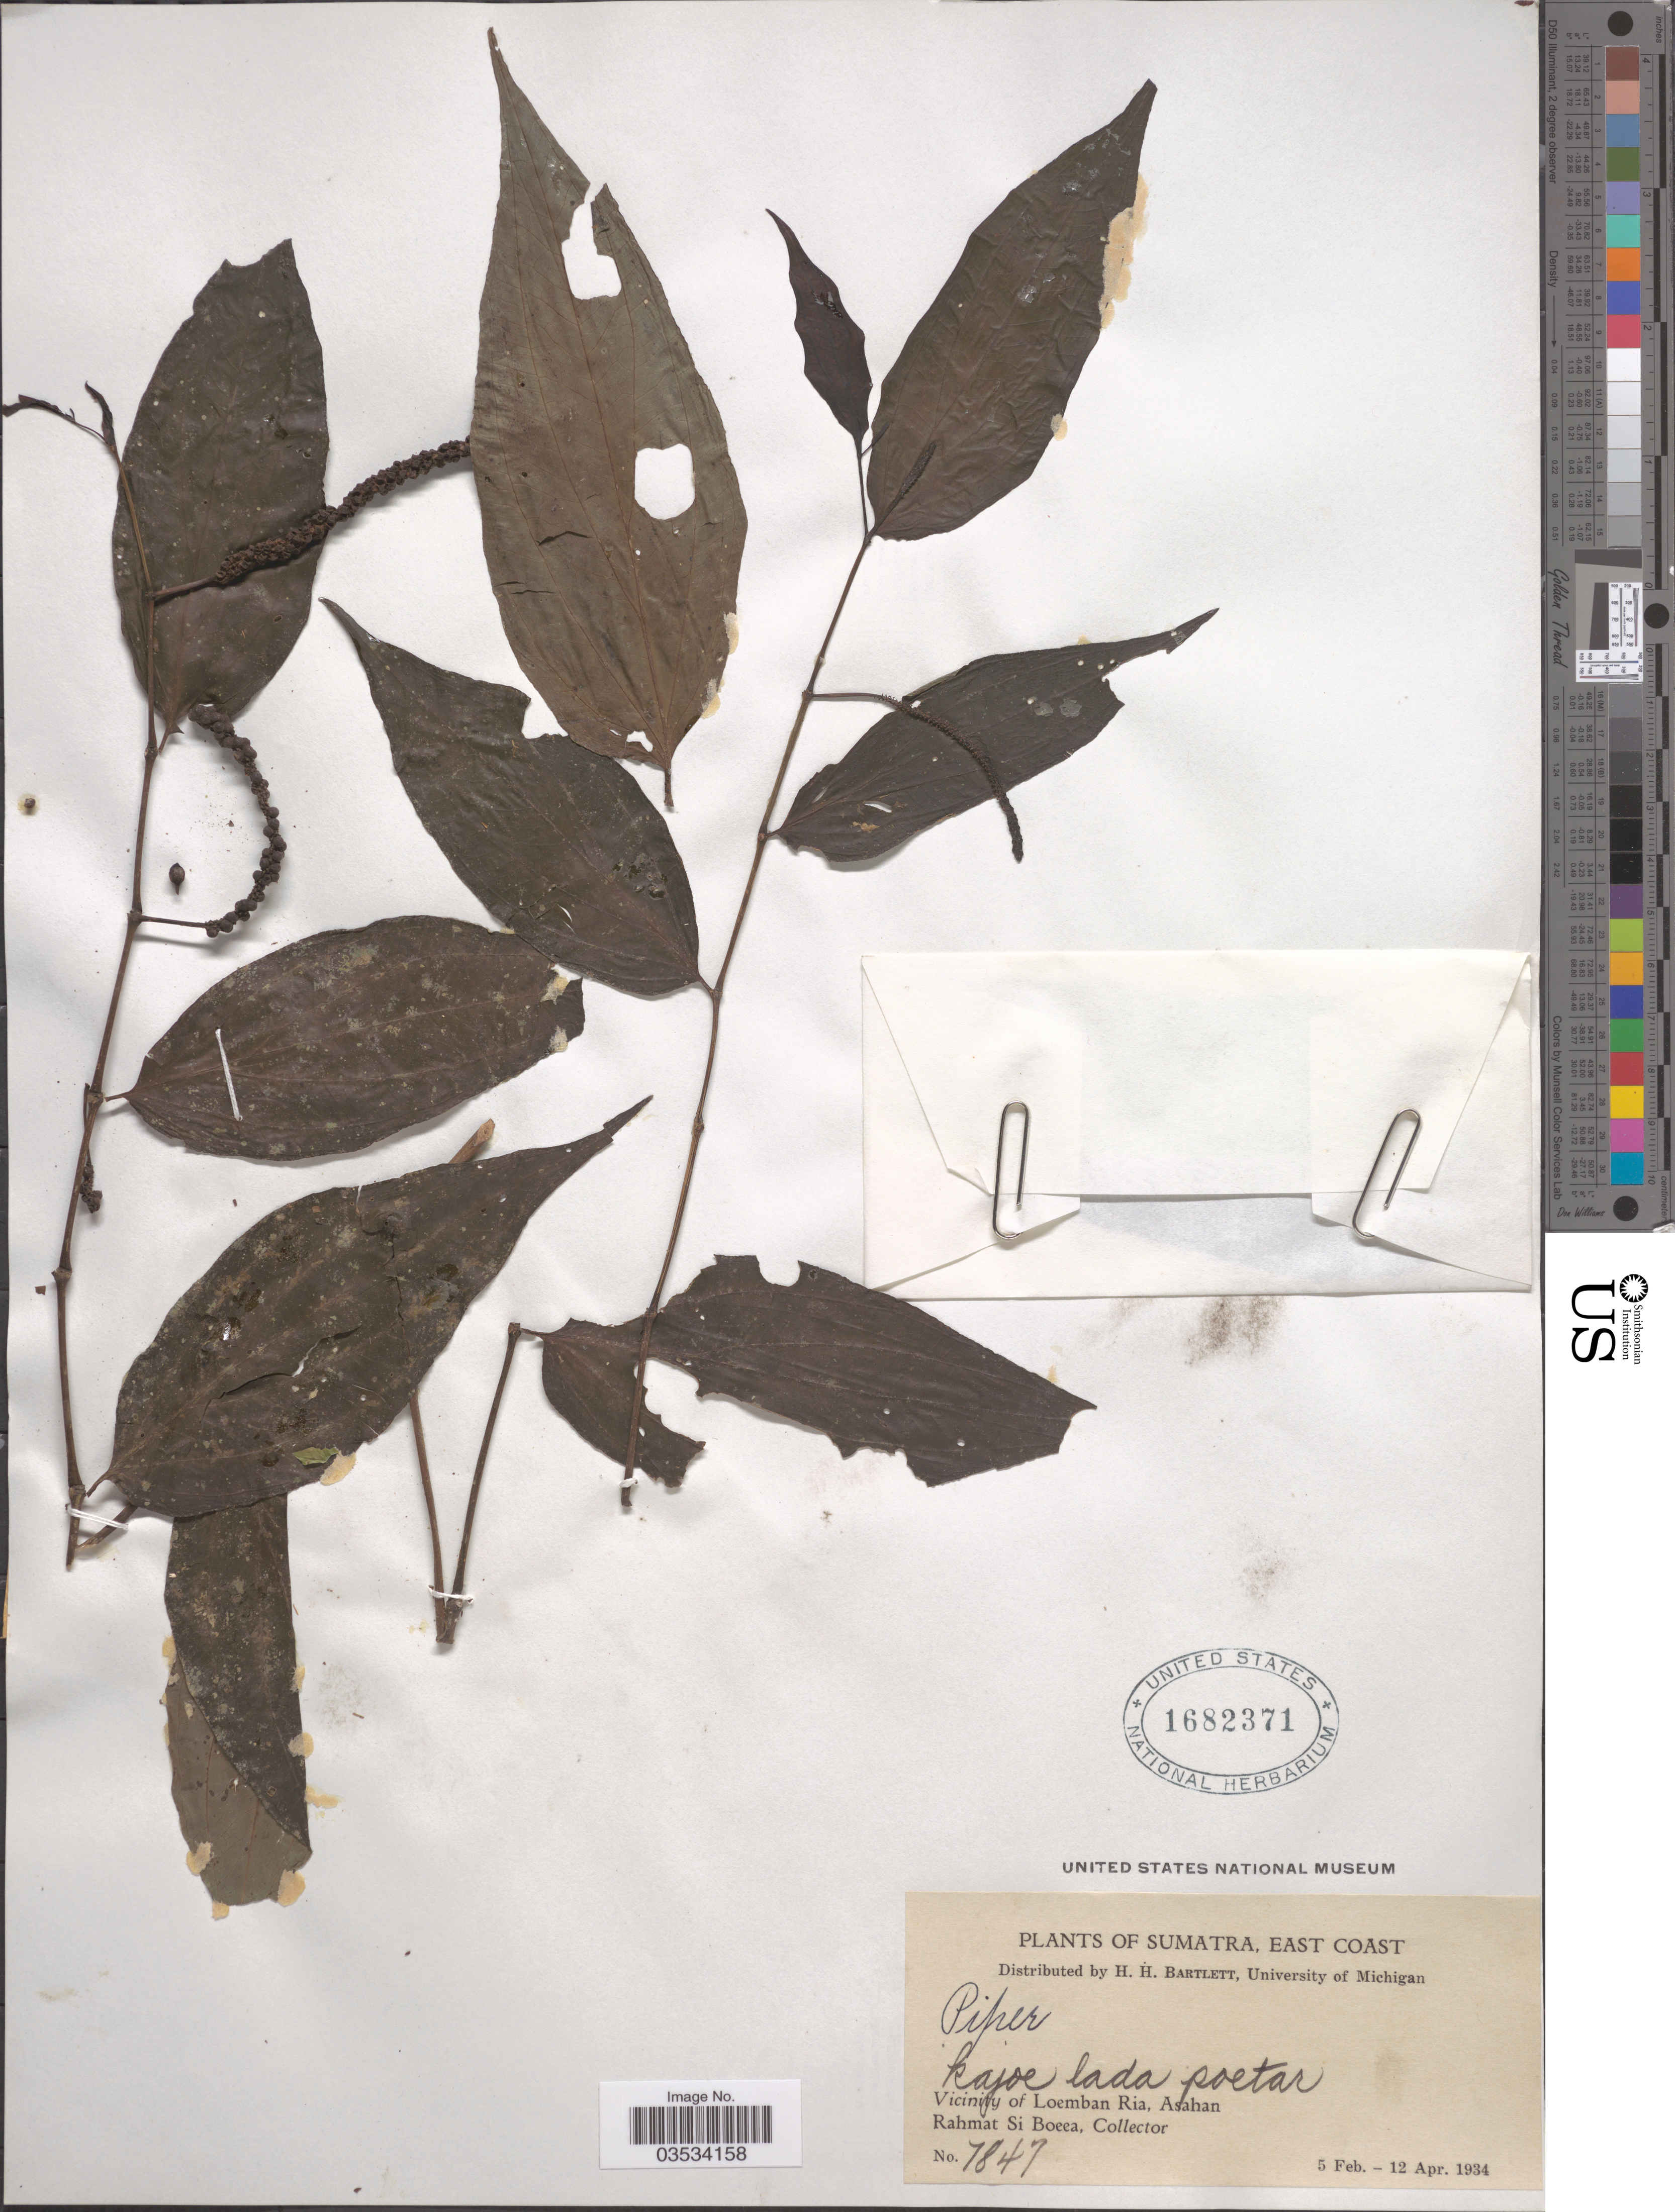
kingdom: Plantae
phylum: Tracheophyta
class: Magnoliopsida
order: Piperales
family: Piperaceae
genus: Piper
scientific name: Piper sp.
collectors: Rahmat Si Boeea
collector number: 7847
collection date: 1934-02-05/1934-04-12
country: Indonesia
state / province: Sumatra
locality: East Coast. Vicinity of Loemban Ria, Asahan.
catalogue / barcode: US 1682371